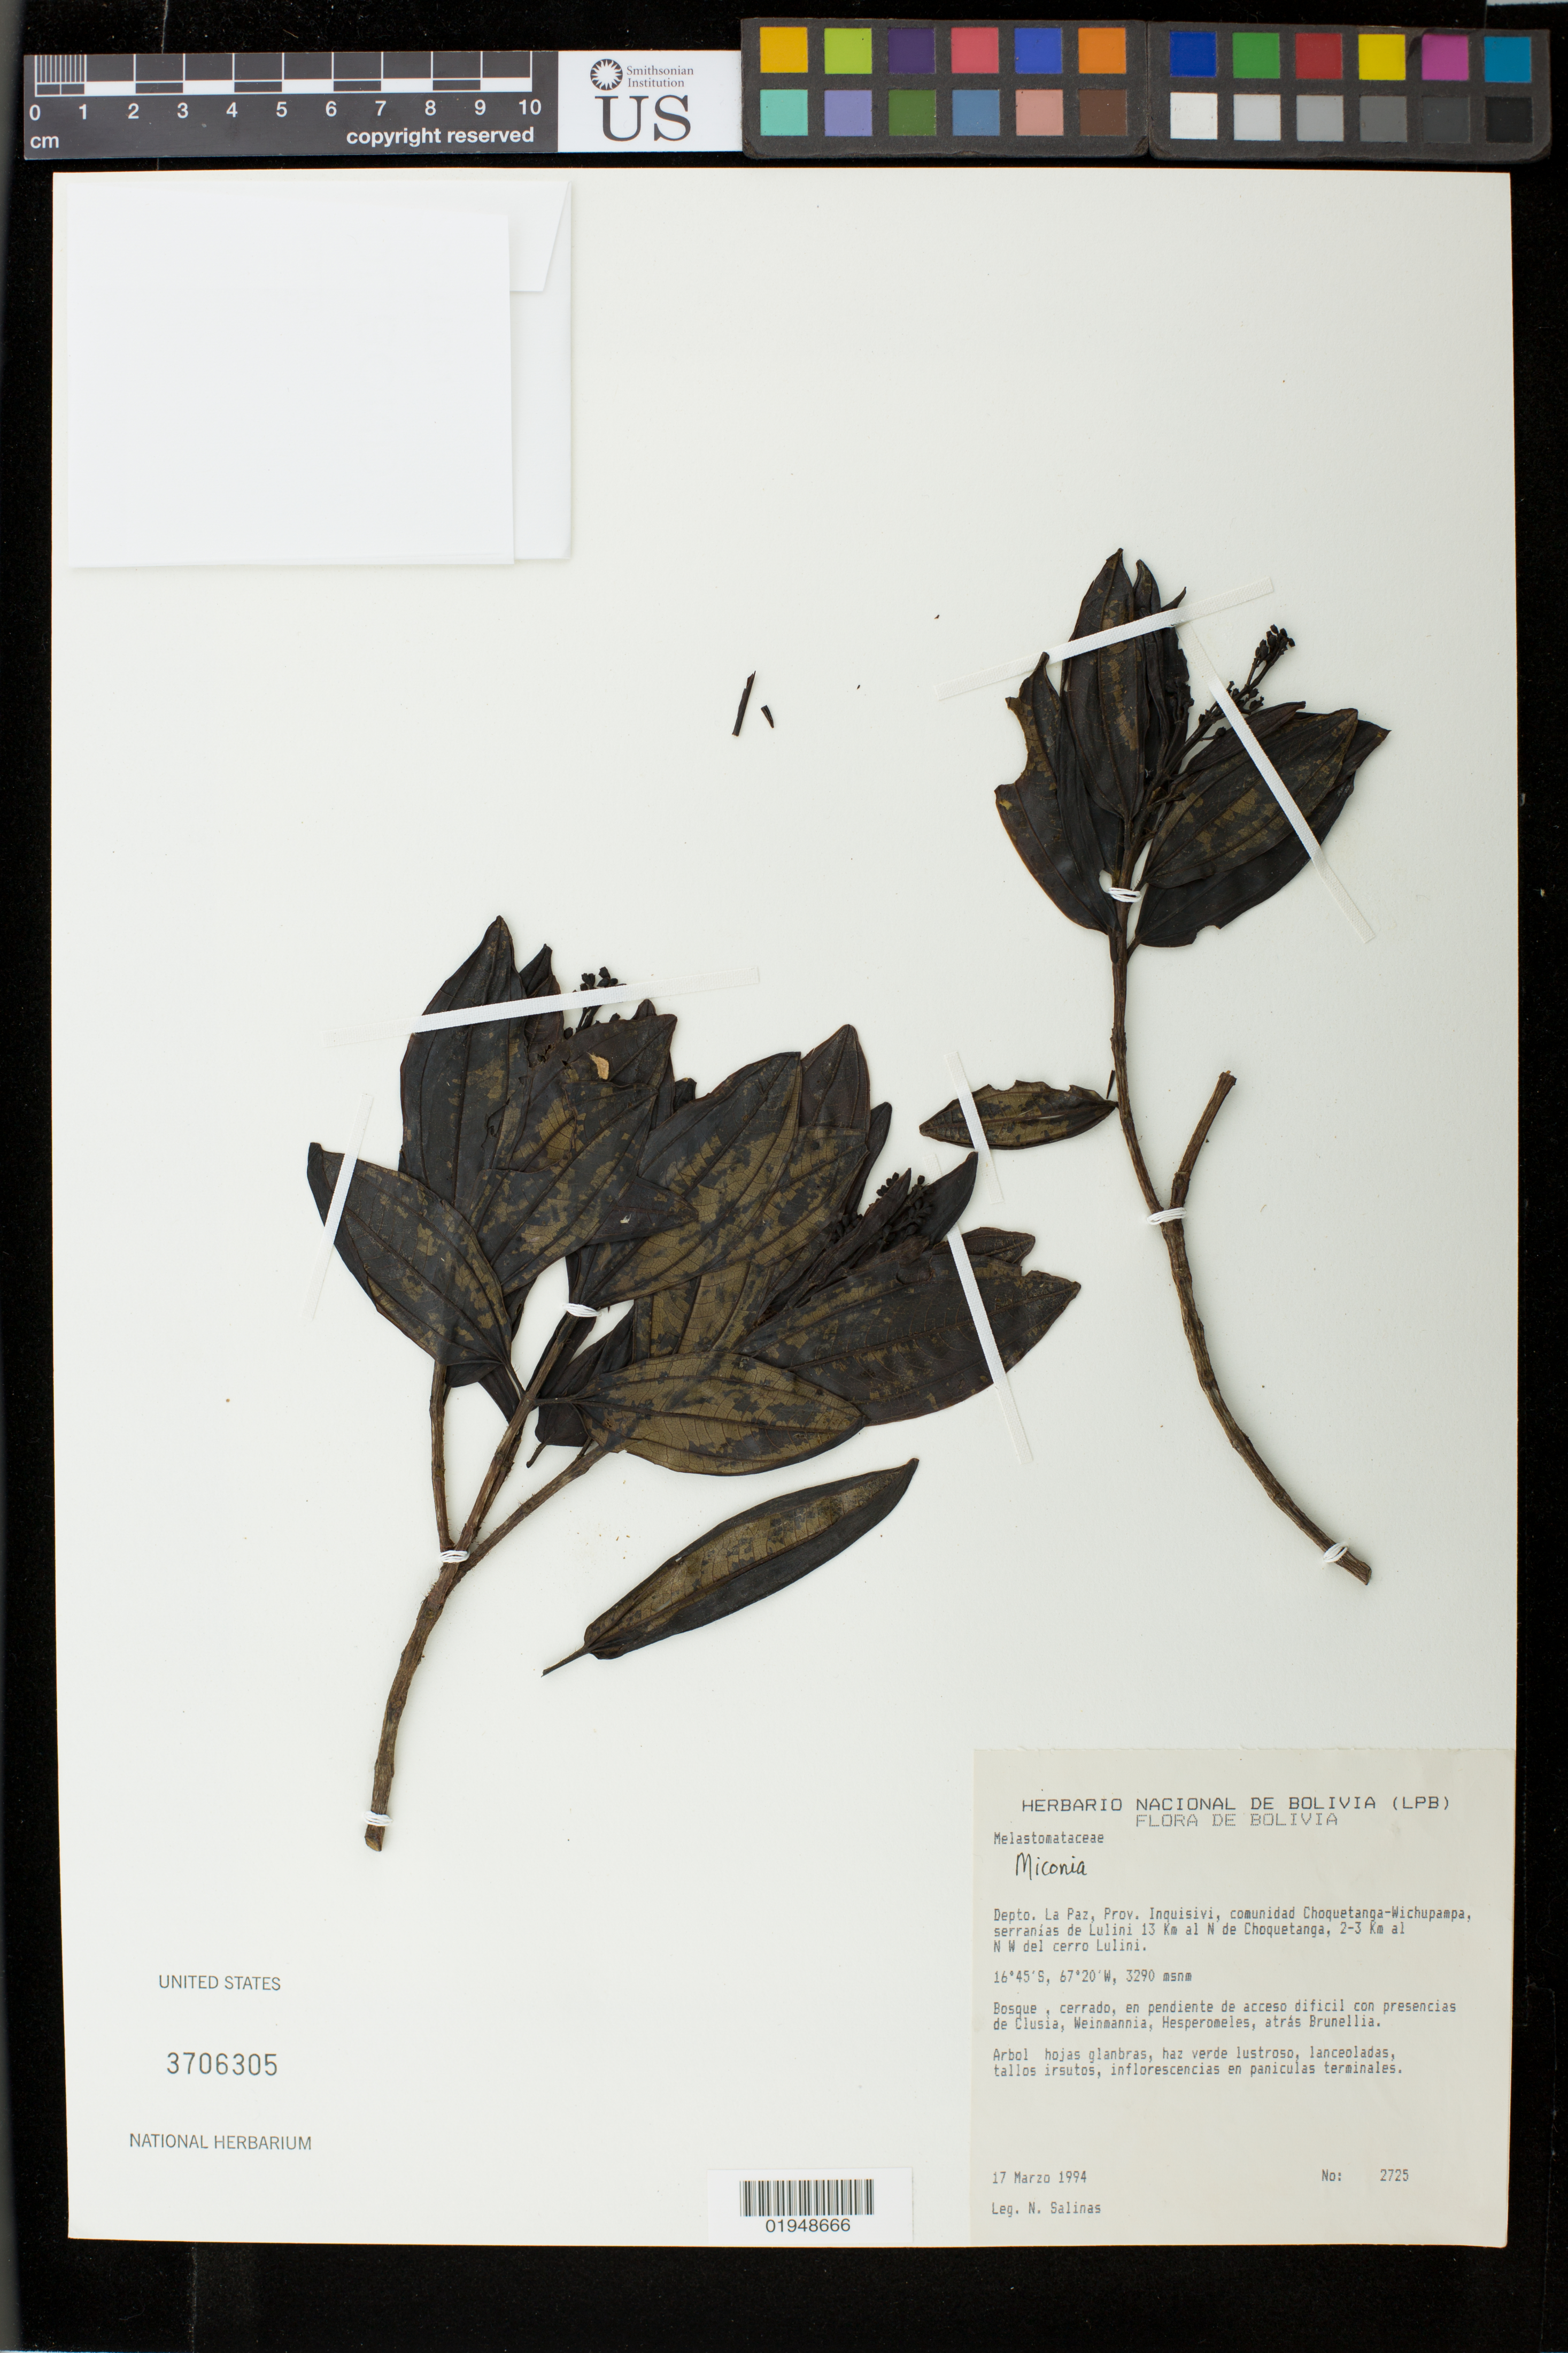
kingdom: Plantae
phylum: Tracheophyta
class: Magnoliopsida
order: Myrtales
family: Melastomataceae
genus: Miconia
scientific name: Miconia sp.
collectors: N. Salinas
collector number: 2725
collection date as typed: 17 Mar 1994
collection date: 1994-03-17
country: Bolivia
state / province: La Paz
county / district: Inquisivi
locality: comunidad Choquetanga-Wichupampa, serranías de Lulini, 13 km al N de Choquetanga, 2-3 km al NW del cerro Lulini.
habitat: Forest, closed, difficult access slope with presence of Clusia, Weimannia, Hesperomeles, back Brunellia.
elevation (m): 3290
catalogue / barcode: US 3706305